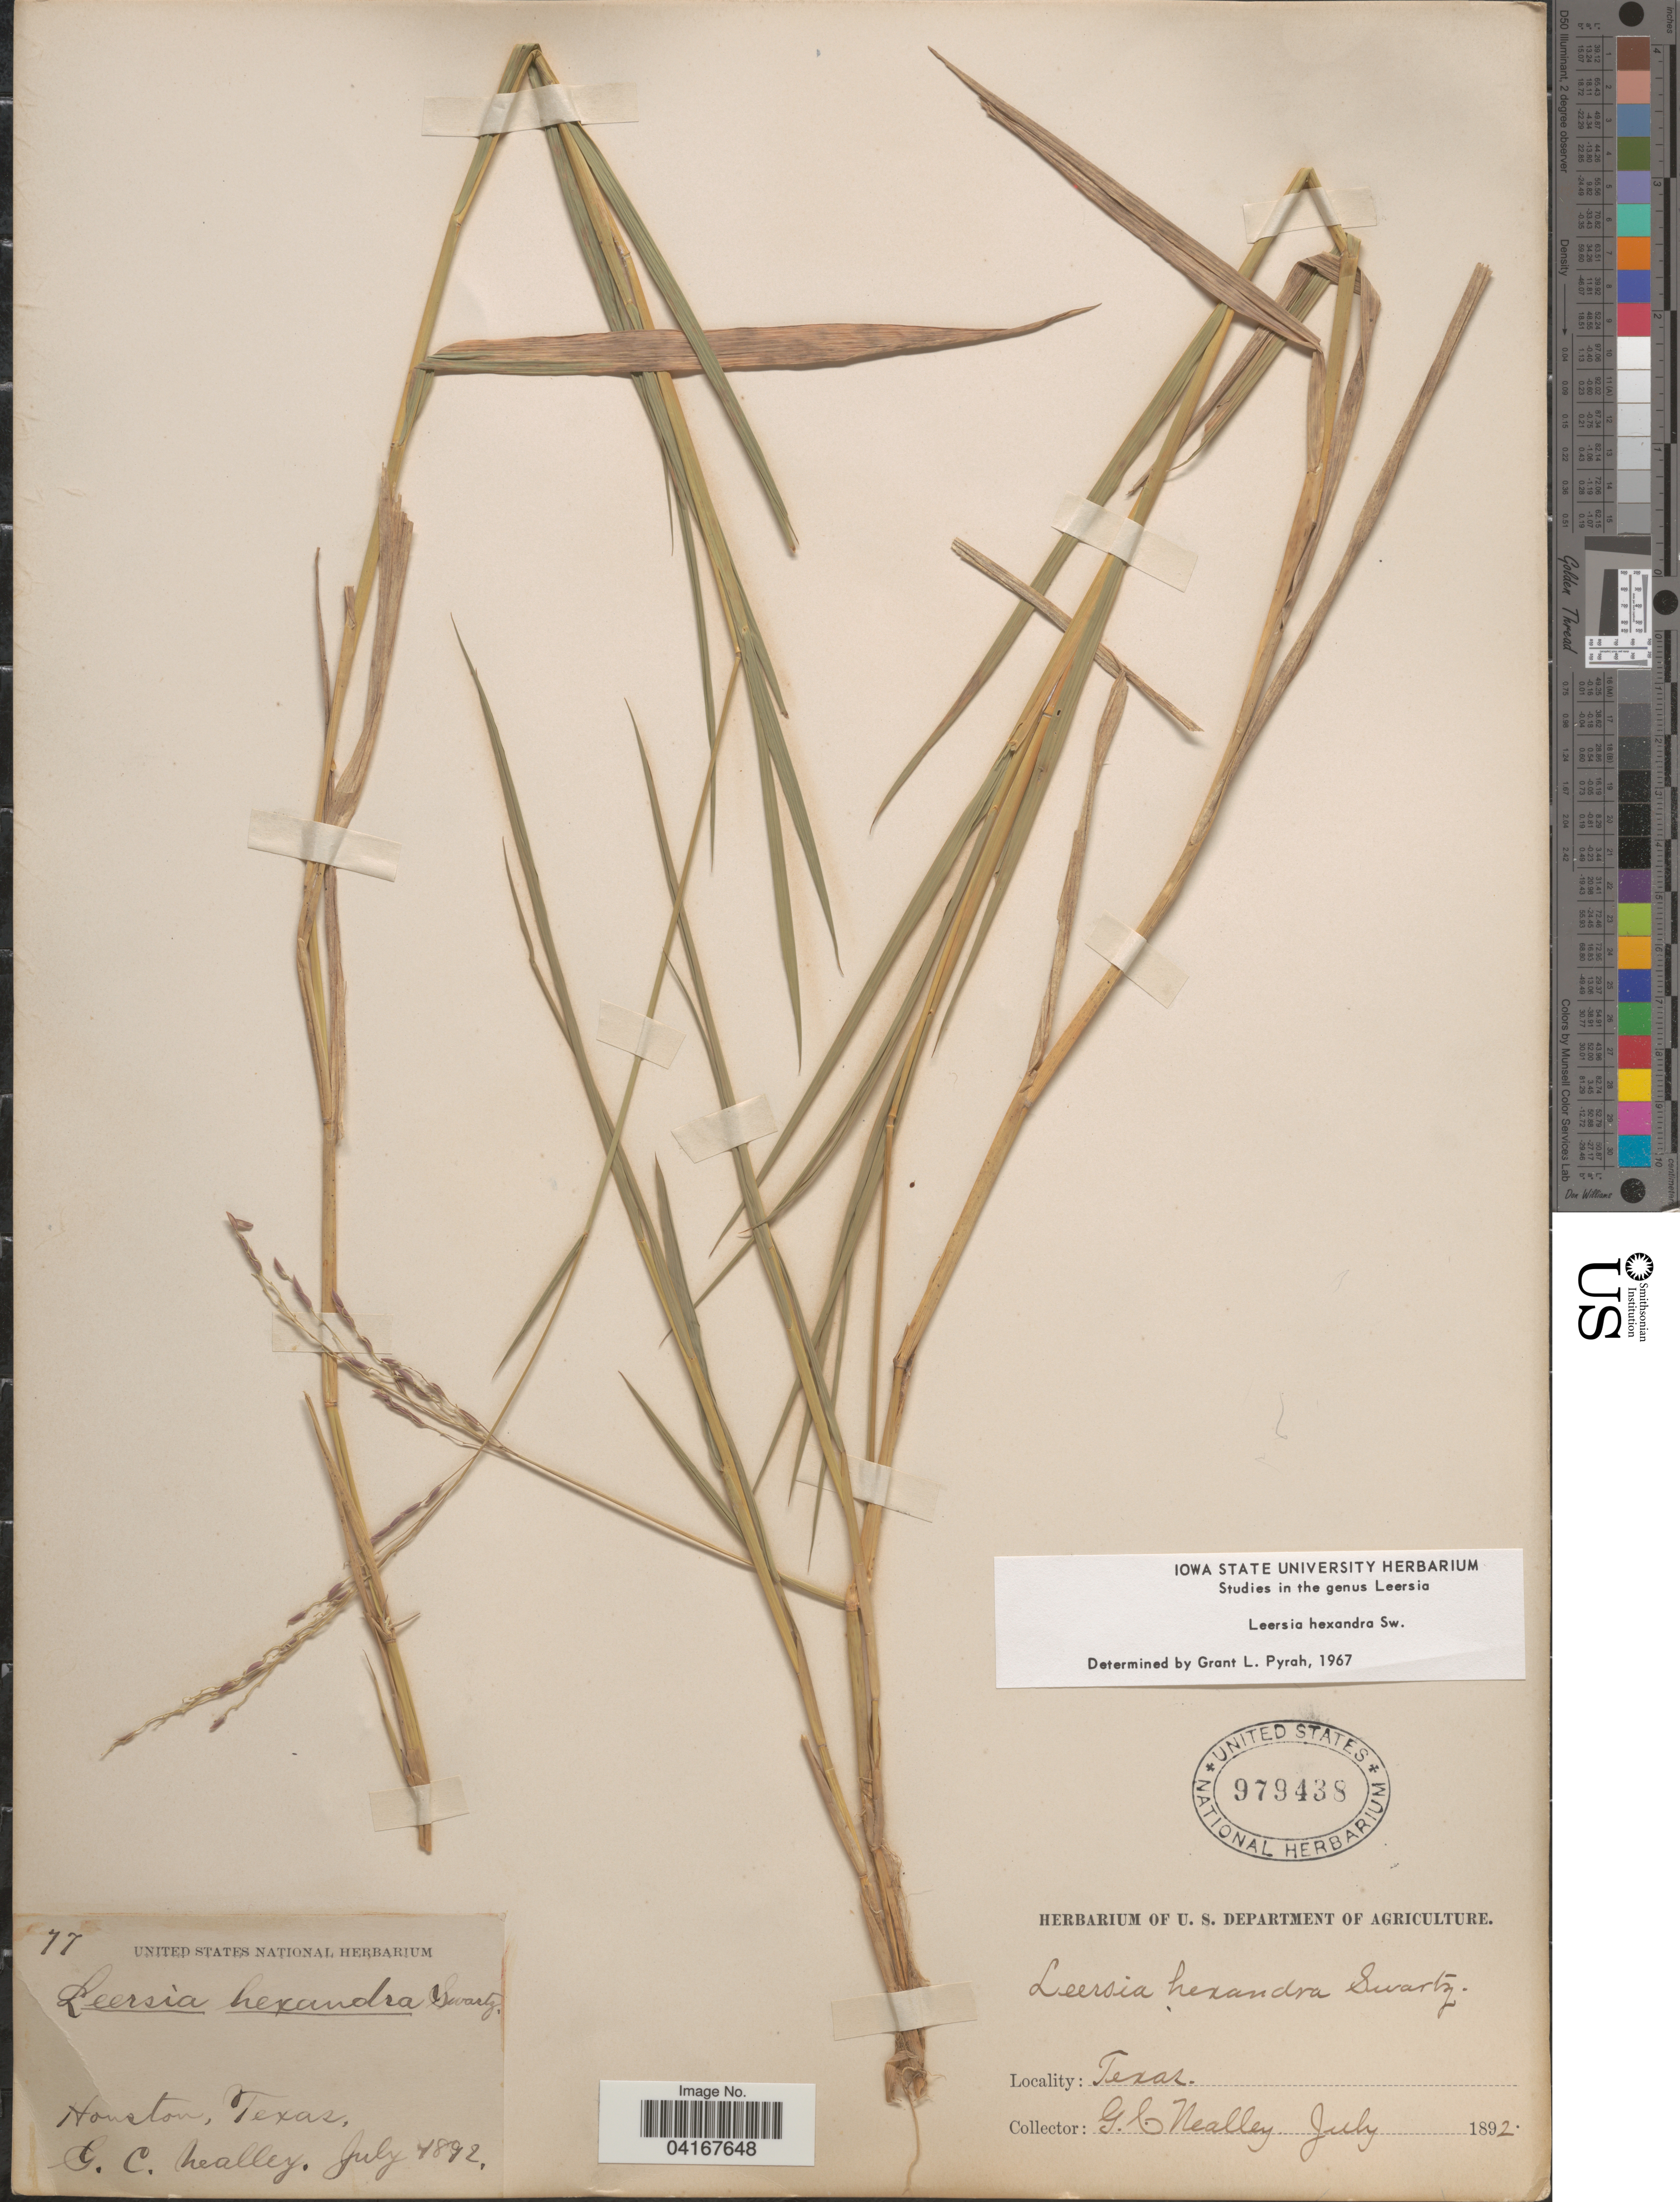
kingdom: Plantae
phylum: Tracheophyta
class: Liliopsida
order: Poales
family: Poaceae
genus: Leersia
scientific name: Leersia hexandra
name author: Sw.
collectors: G. C. Nealley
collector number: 77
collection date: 1892-07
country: United States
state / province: Texas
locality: Houston.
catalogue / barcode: US 979438